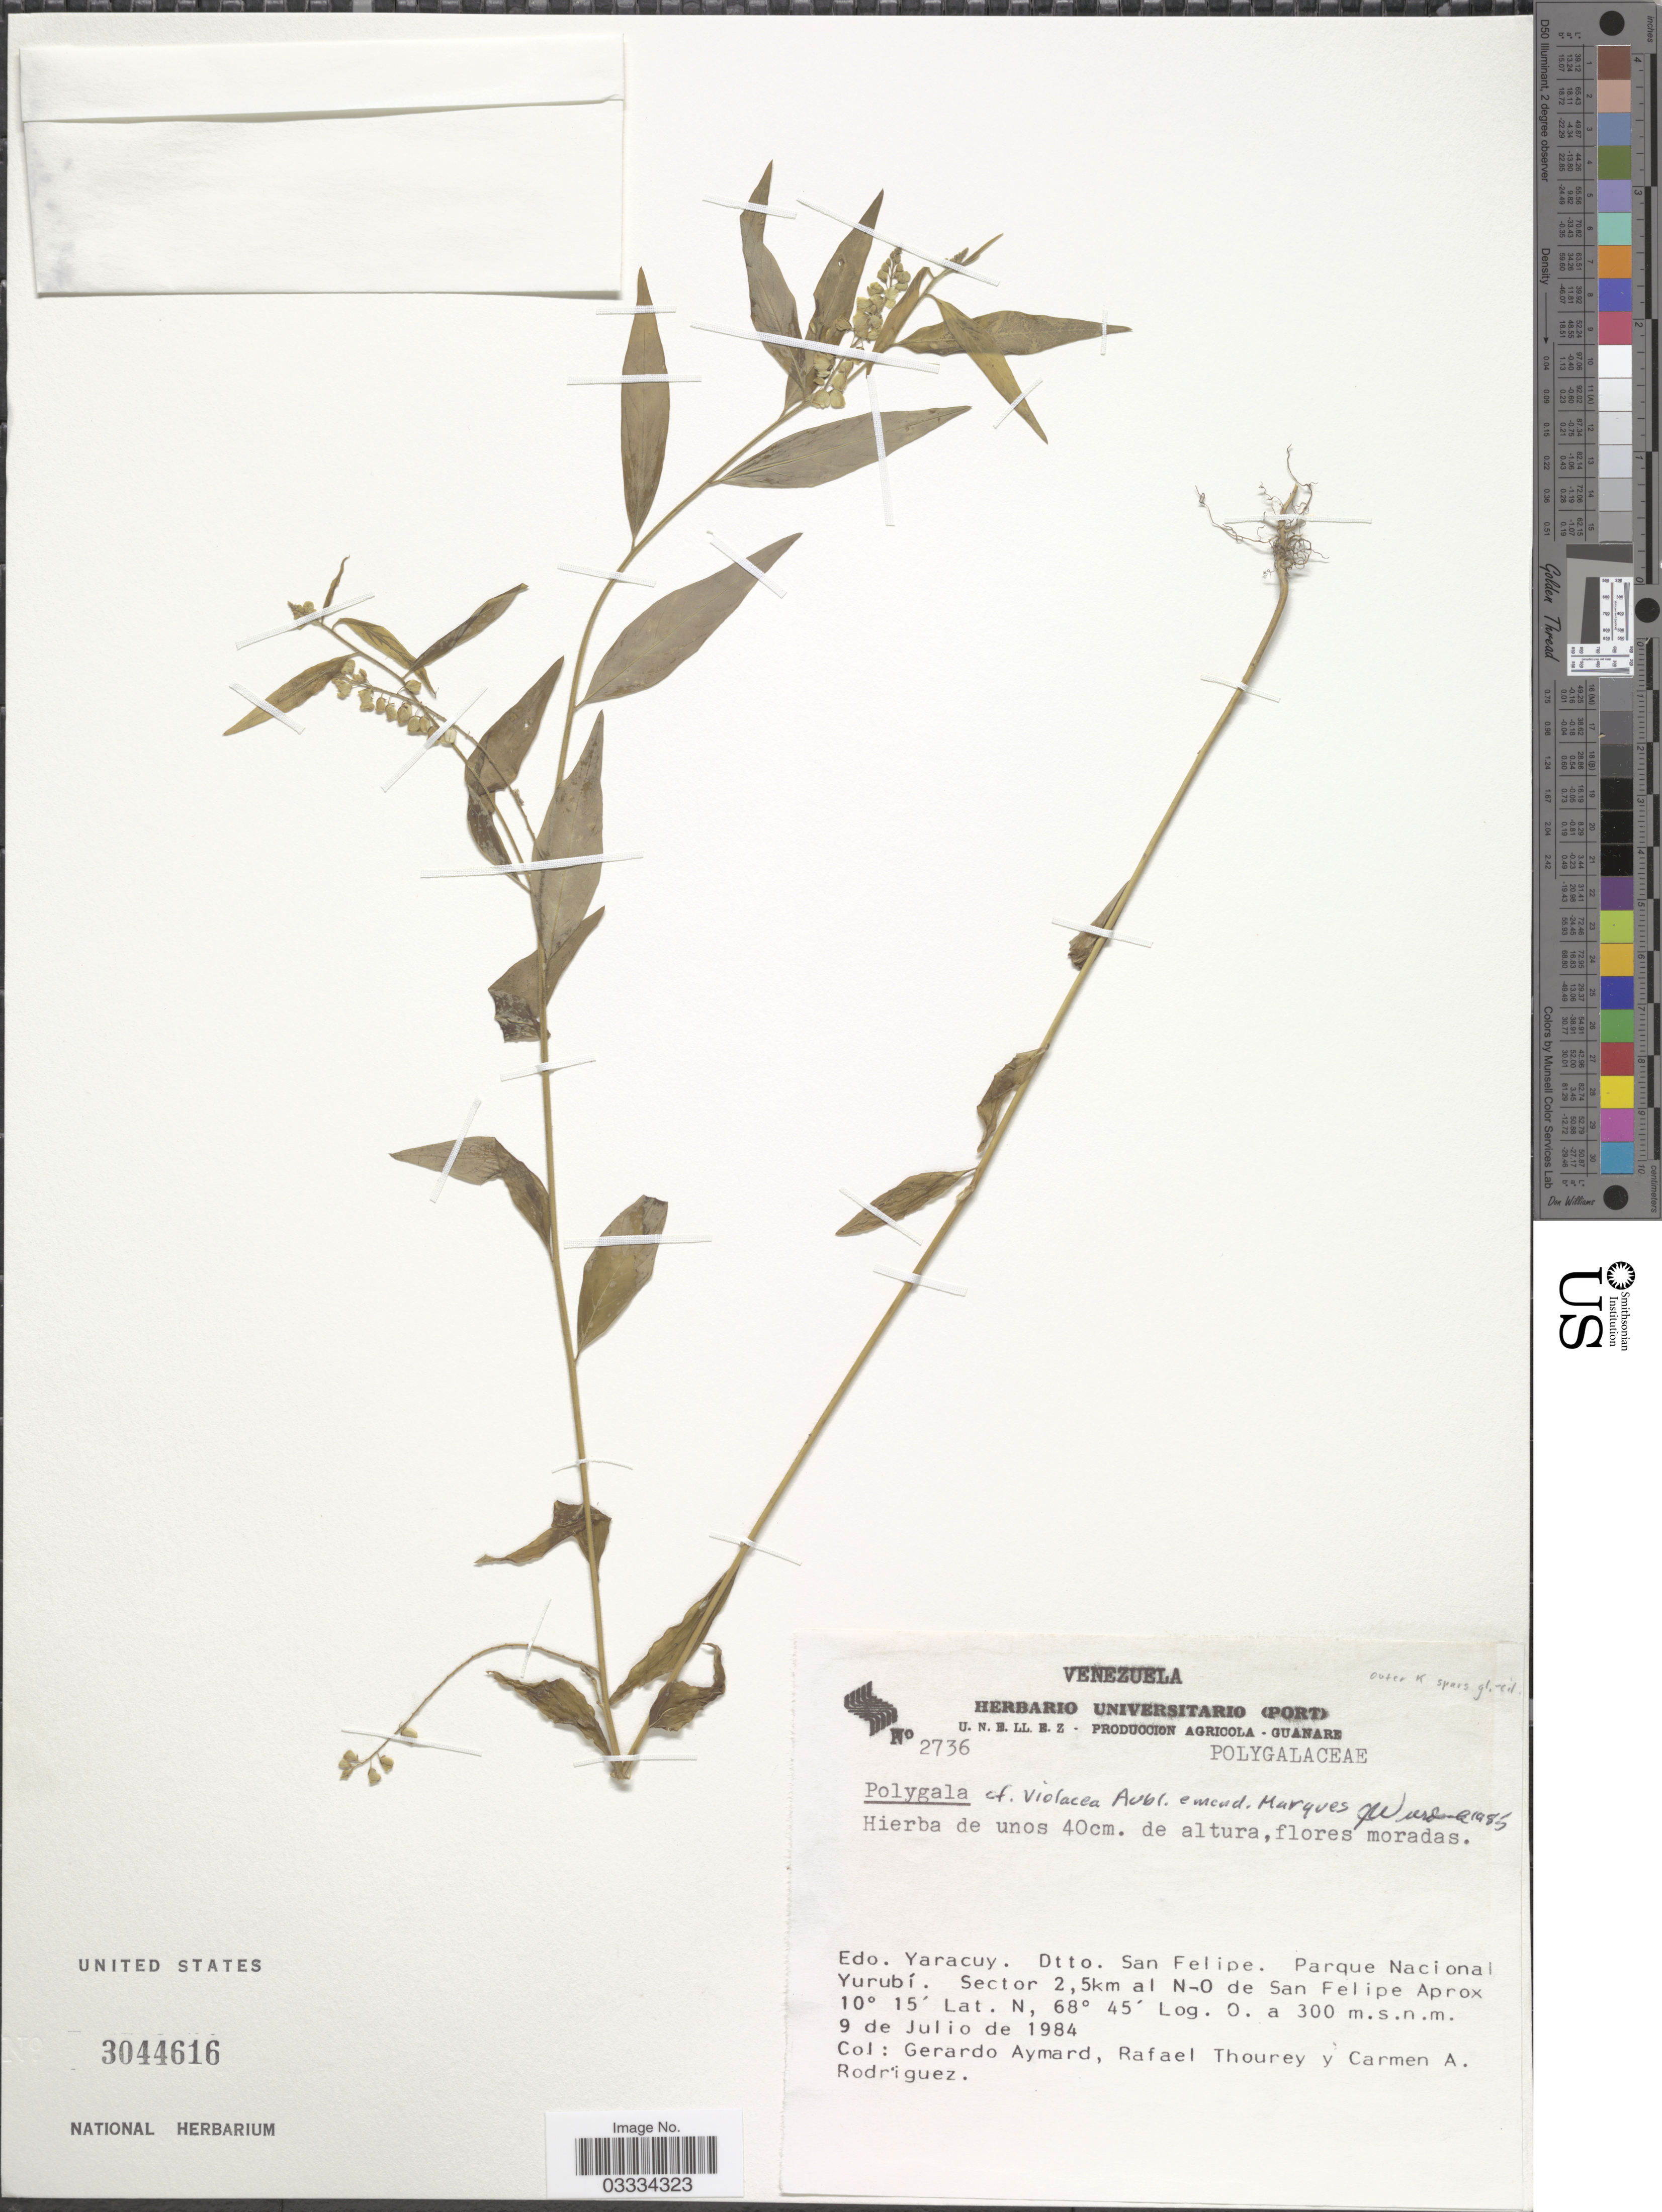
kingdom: Plantae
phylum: Tracheophyta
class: Magnoliopsida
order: Fabales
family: Polygalaceae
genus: Asemeia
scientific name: Asemeia violacea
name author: (Aubl.) J.F.B. Pastore & J.R. Abbott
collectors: G. A. Aymard, R. Thourey & C. Rodriguez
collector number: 2736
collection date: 1984-07-09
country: Venezuela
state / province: Yaracuy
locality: Dtto. San Felipe. Parque Nacional Yurubí. Sector 2,5km al N-O de San Felipe.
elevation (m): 300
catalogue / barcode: US 3044616